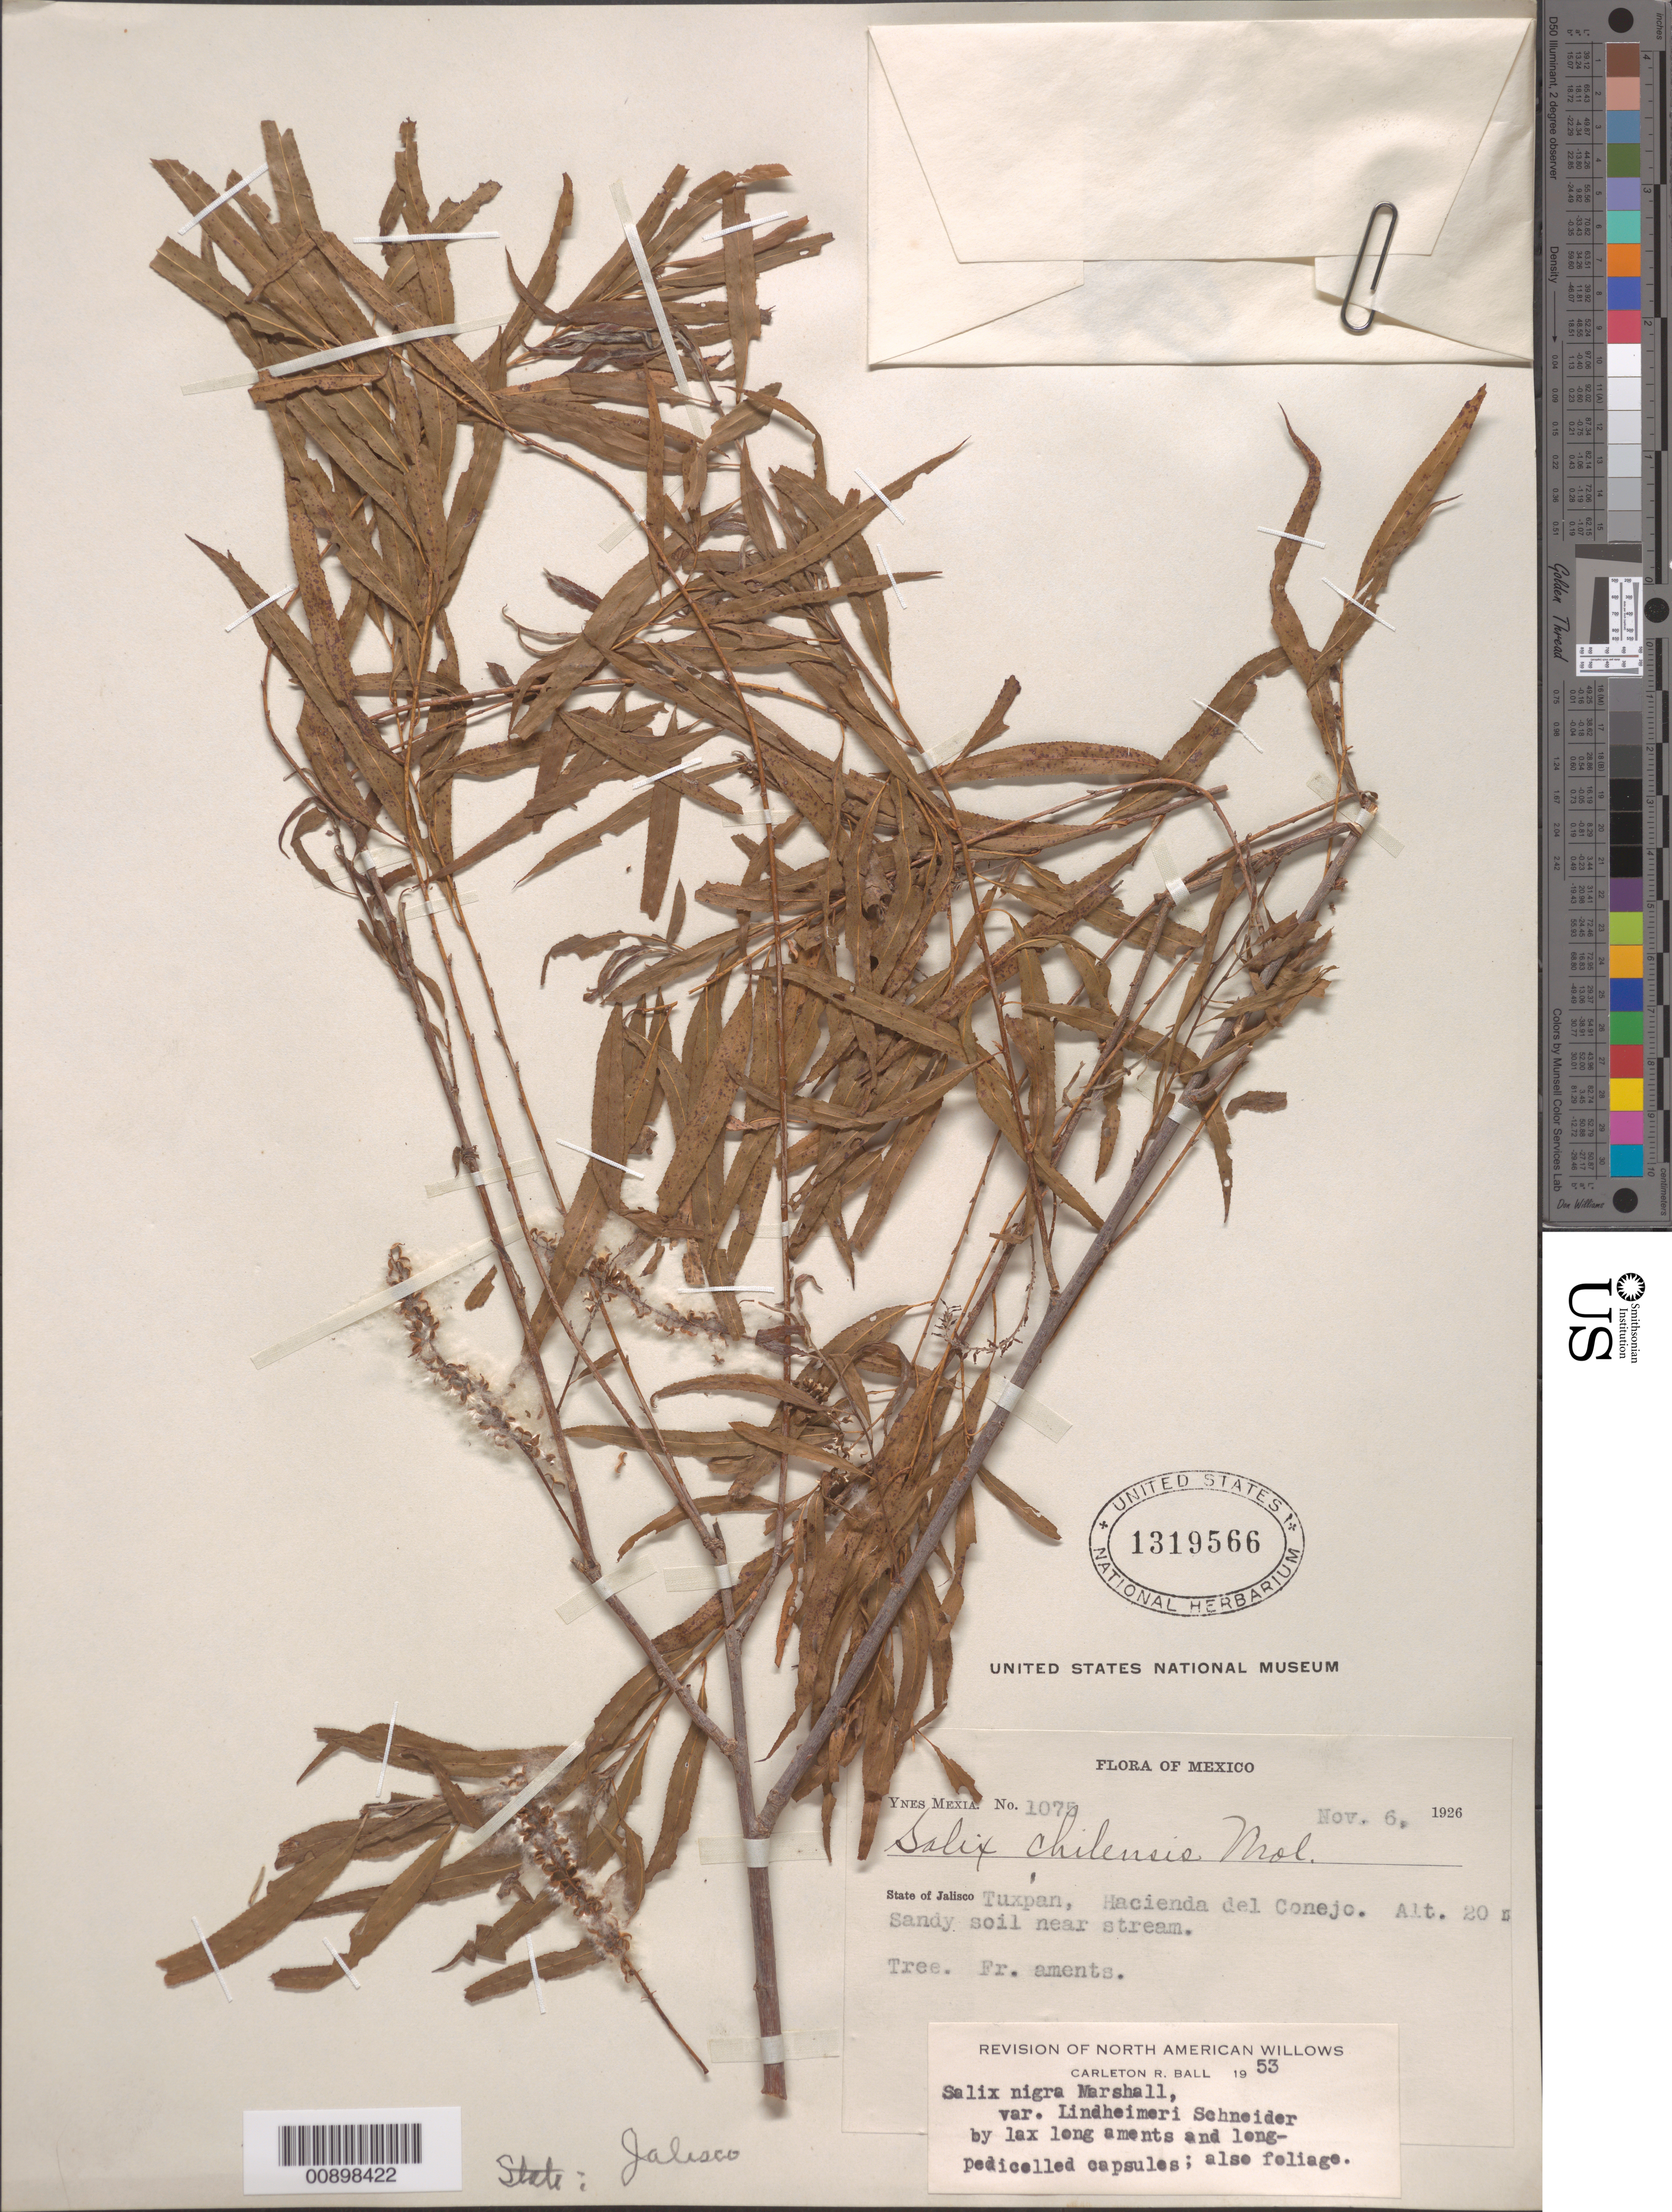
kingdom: Plantae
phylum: Tracheophyta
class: Magnoliopsida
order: Malpighiales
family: Salicaceae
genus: Salix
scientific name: Salix nigra var. lindheimeri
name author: C.K. Schneid.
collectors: Y. Mexia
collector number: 1075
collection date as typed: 06 Nov 1926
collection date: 1926-11-06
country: Mexico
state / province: Jalisco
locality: State of Jalisco: Tuxpan, Hacienda del Conejo.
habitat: Sandy soil near stream.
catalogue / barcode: US 1319566